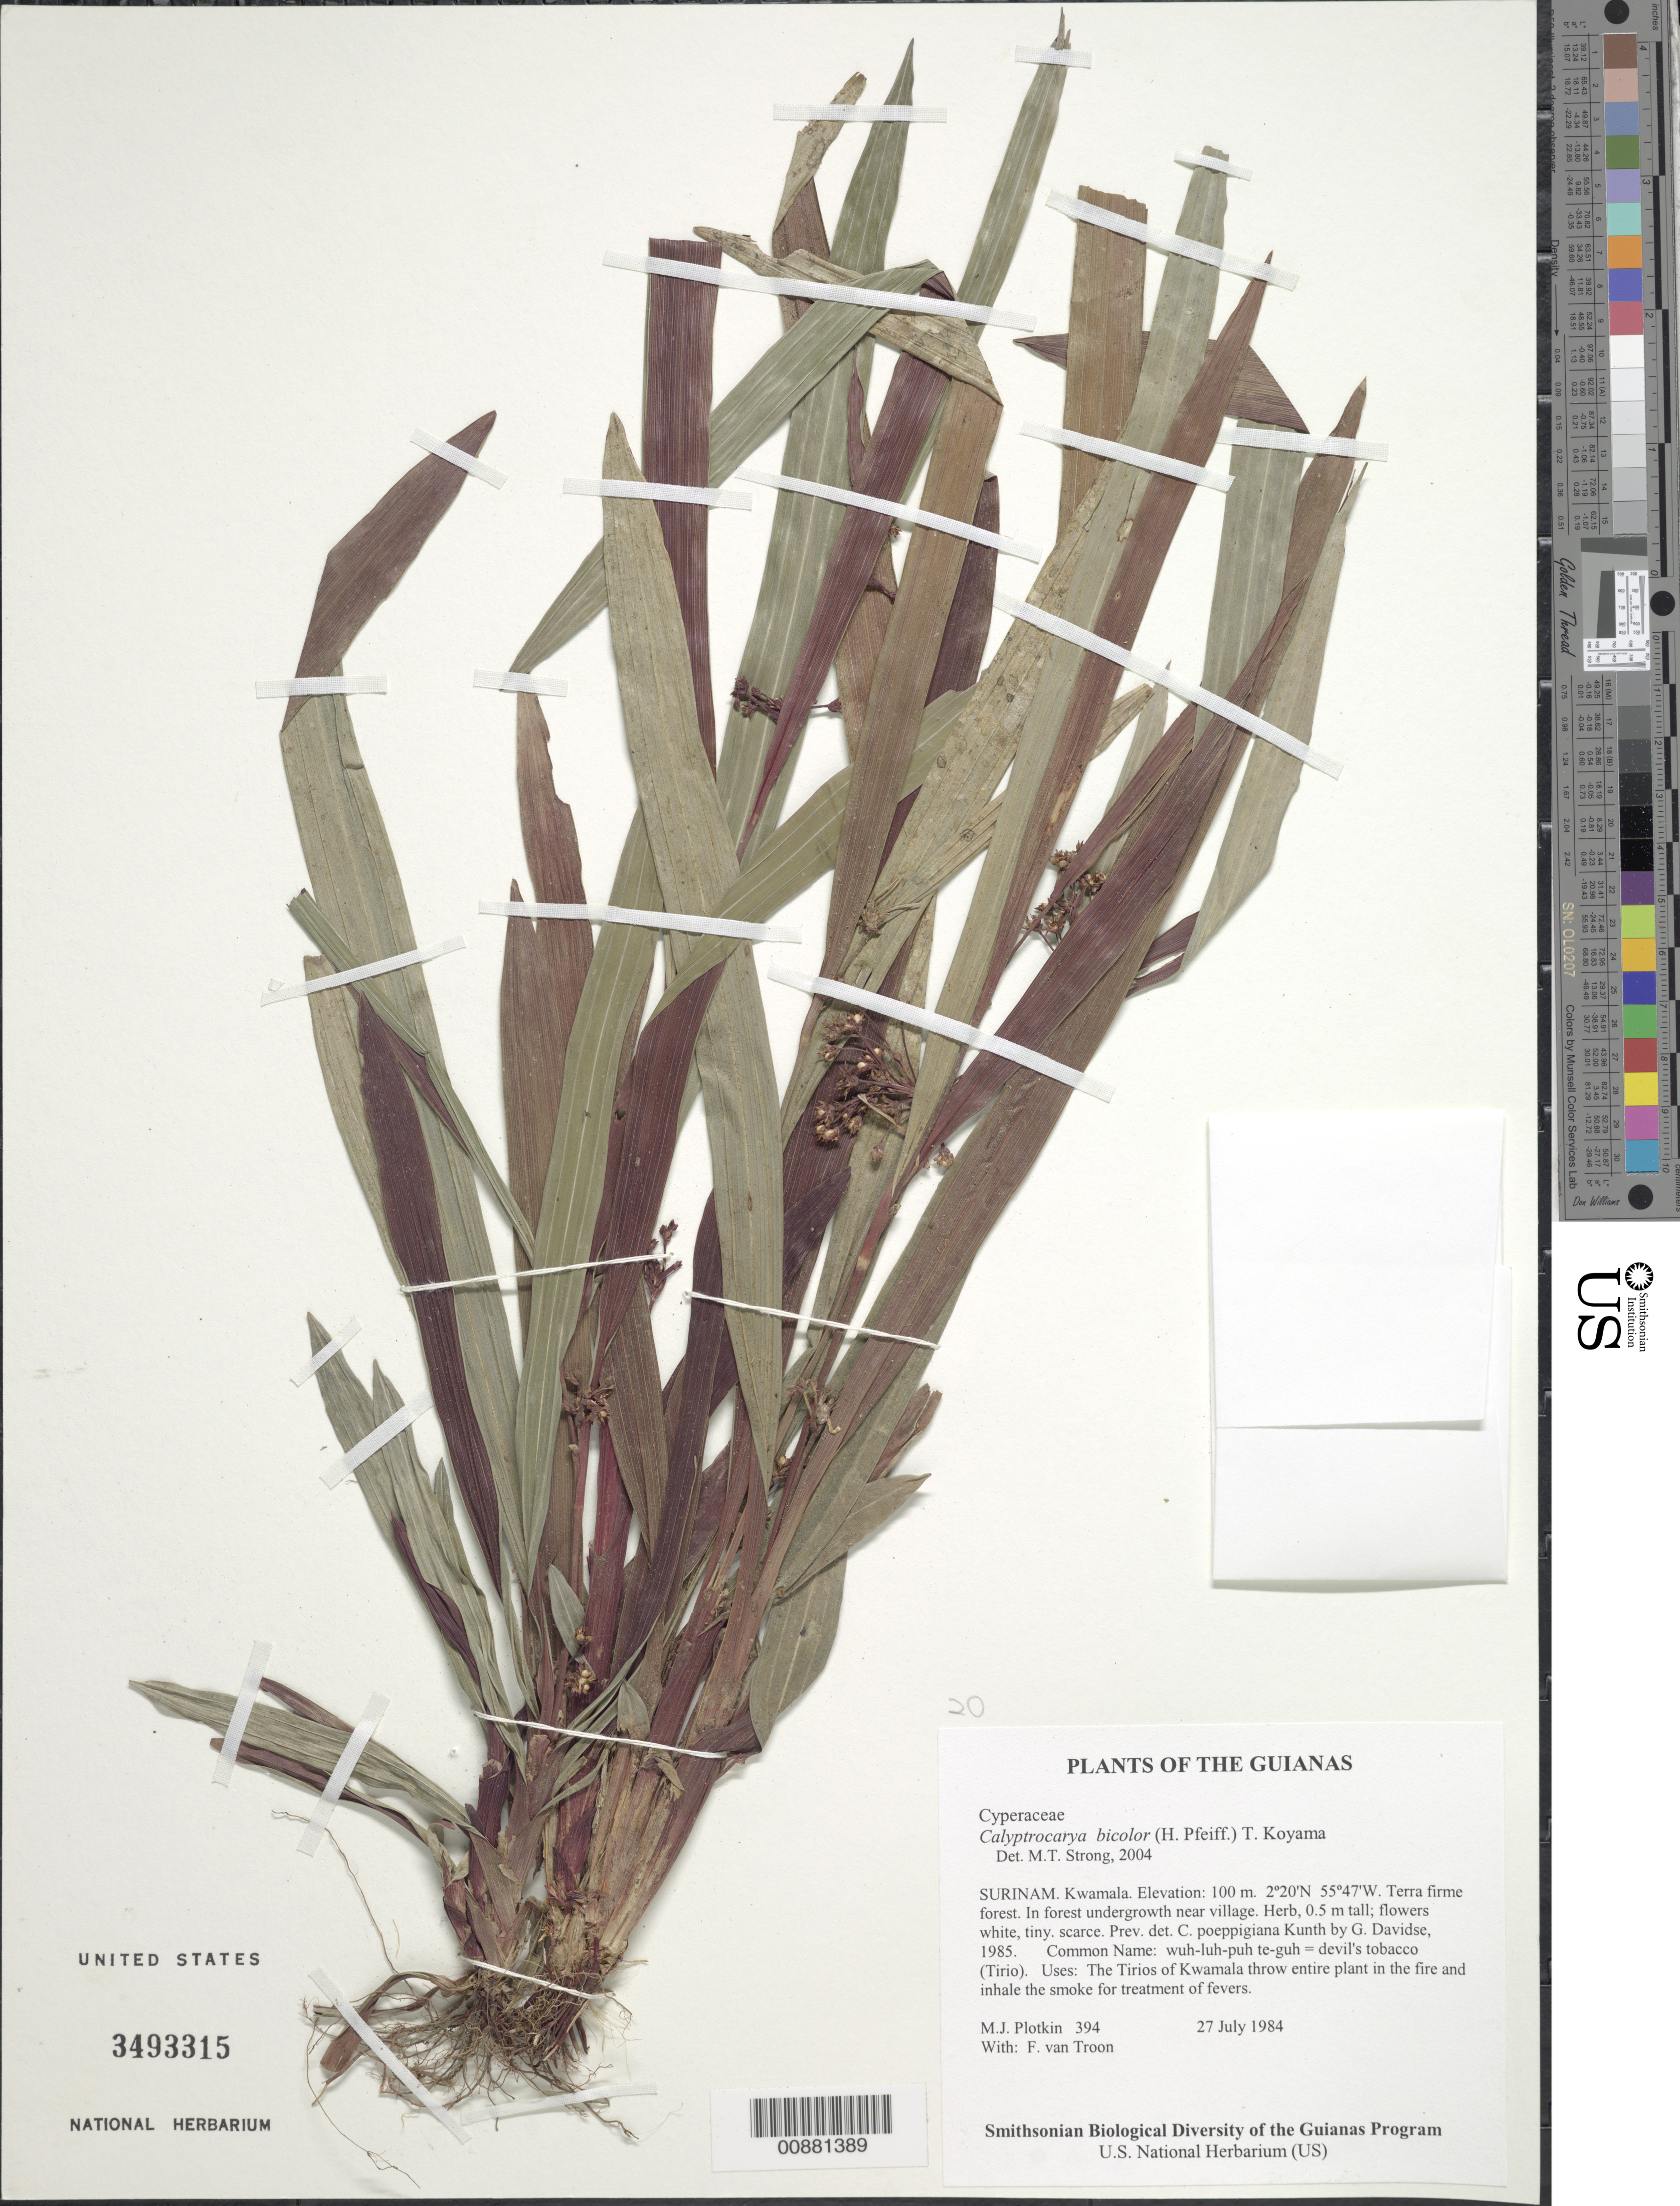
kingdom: Plantae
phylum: Tracheophyta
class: Liliopsida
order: Poales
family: Cyperaceae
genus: Calyptrocarya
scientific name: Calyptrocarya bicolor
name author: (H. Pfeiff.) T. Koyama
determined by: Strong, M. T., (US), Smithsonian Institution - National Museum of Natural History (UNITED STATES)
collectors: M. Plotkin & F. Troon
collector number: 394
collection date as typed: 27-Jul-84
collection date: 1984-07-27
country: Suriname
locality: Kwamala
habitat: Terra firm forest. In forest undergrowth near village.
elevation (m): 100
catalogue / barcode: US 3493315